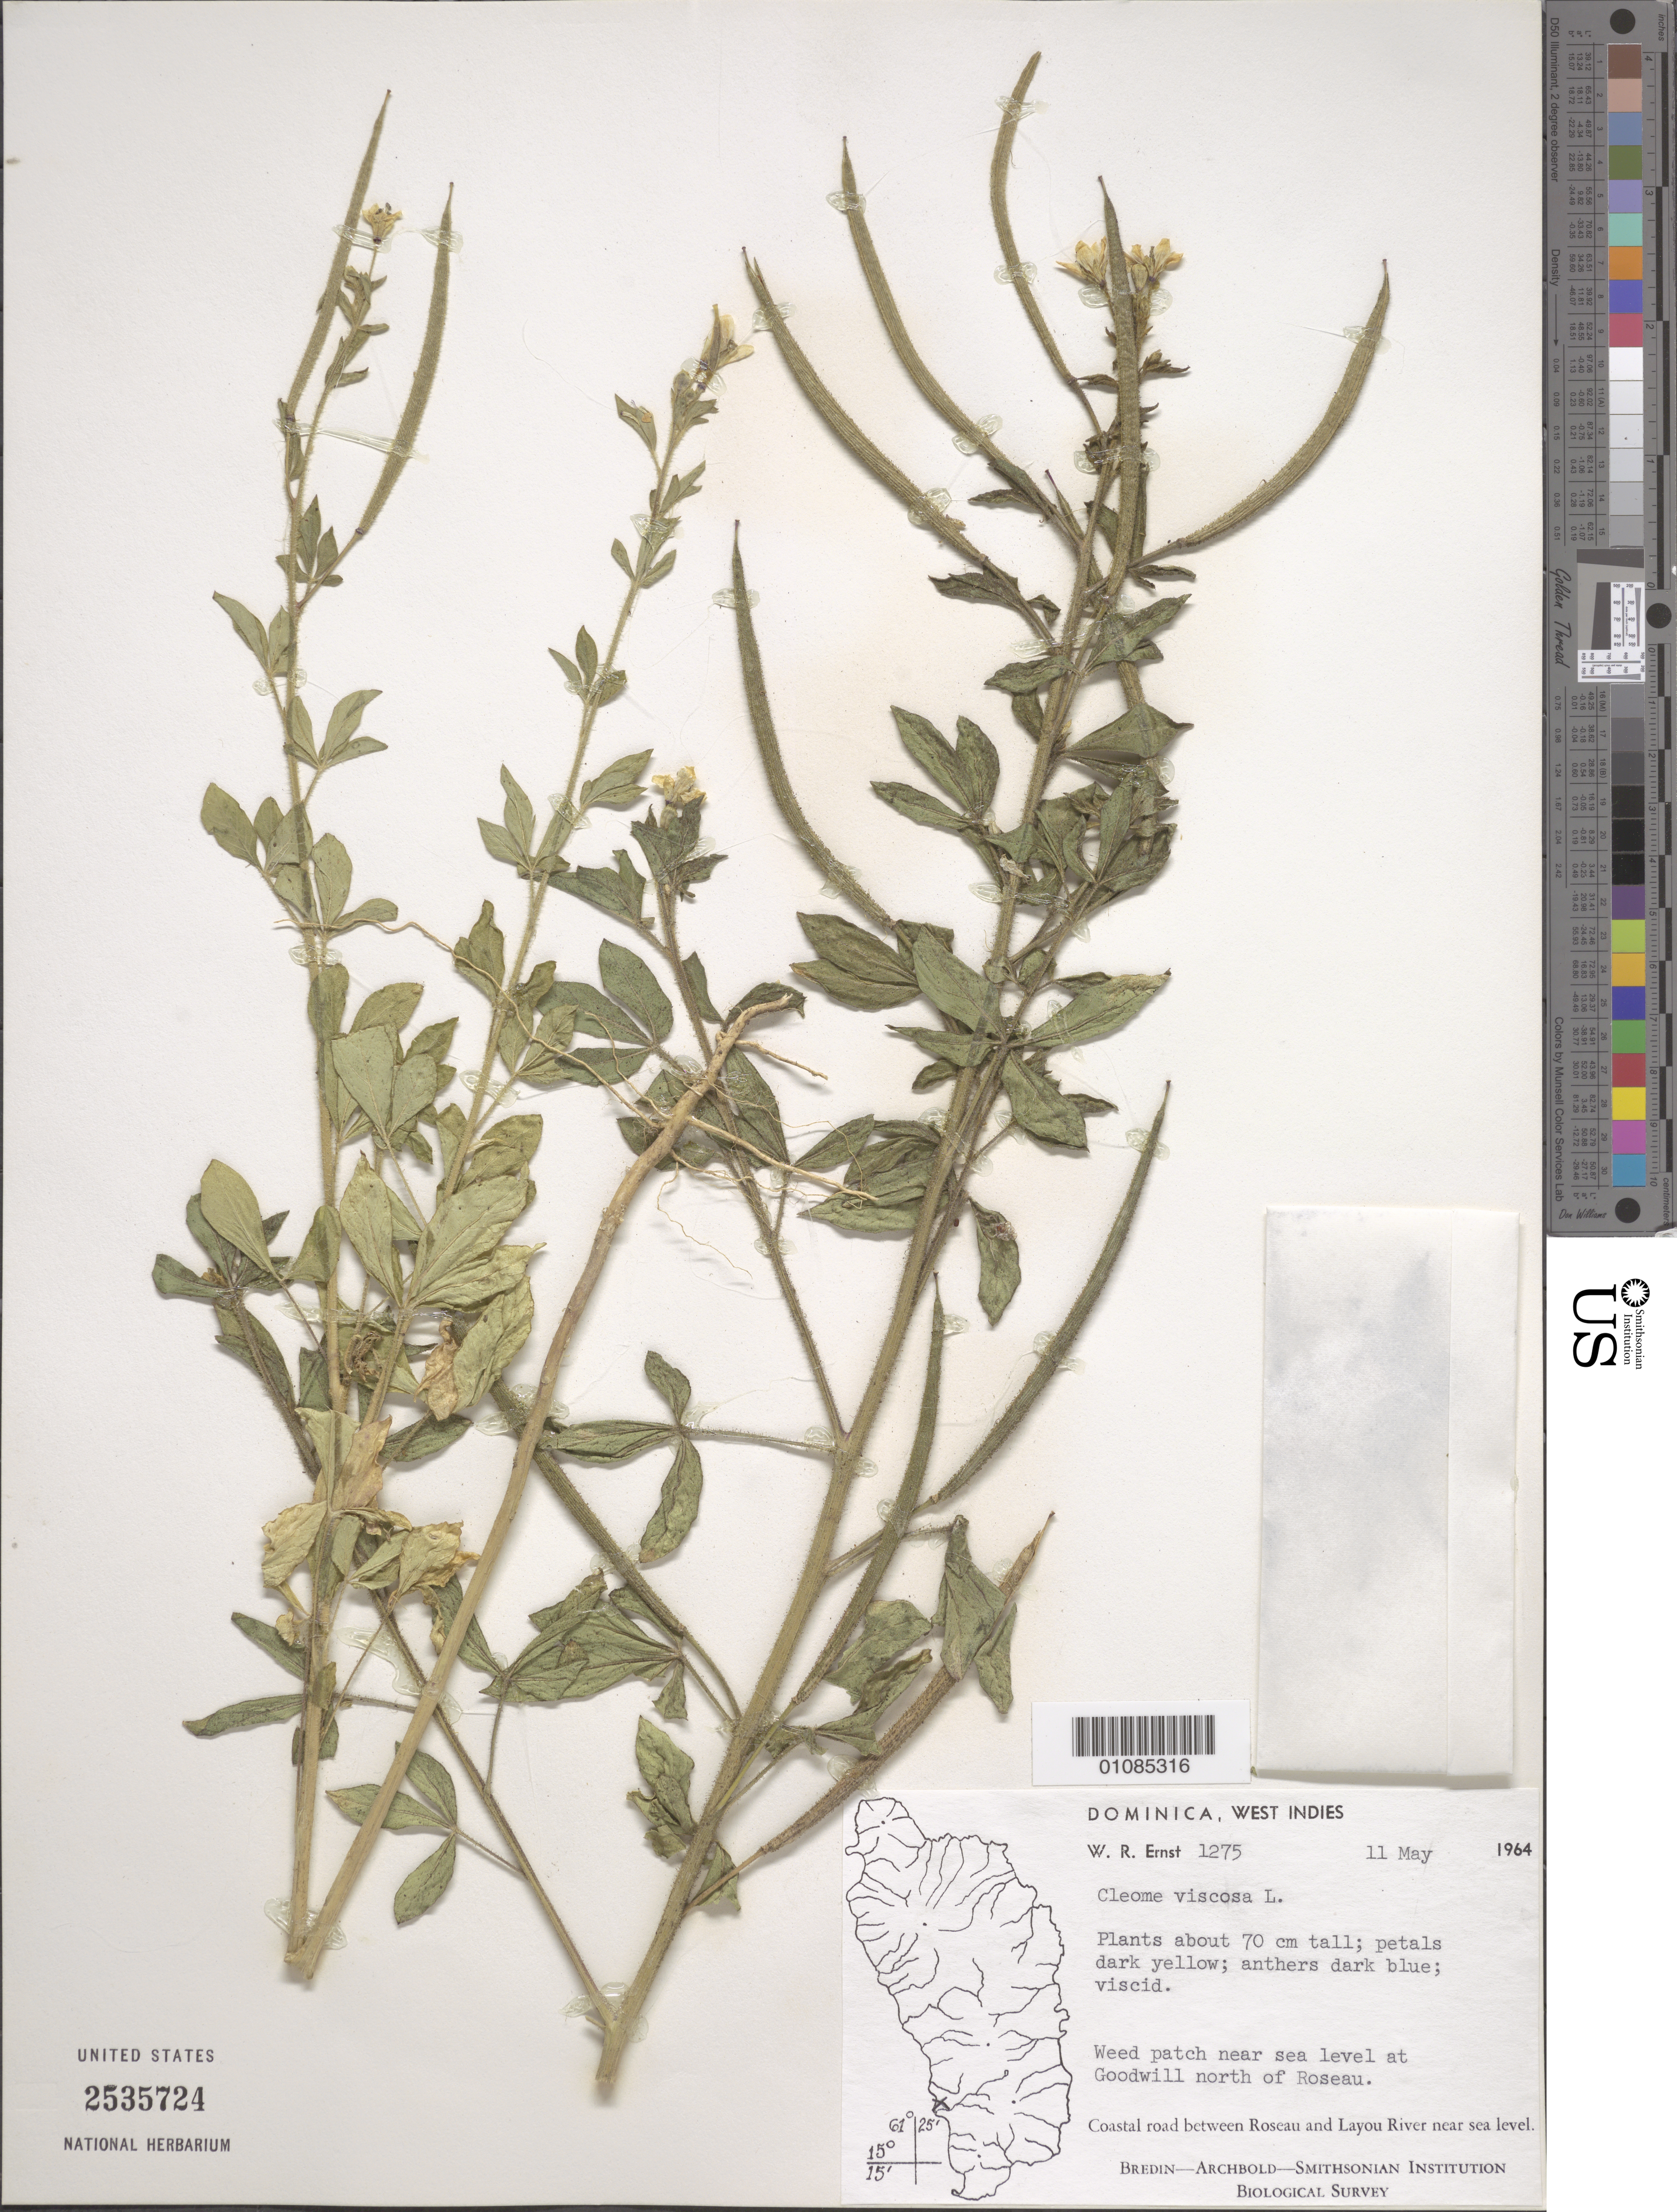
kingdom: Plantae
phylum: Tracheophyta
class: Magnoliopsida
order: Brassicales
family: Cleomaceae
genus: Arivela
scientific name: Arivela viscosa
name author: (L.) Raf.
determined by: Strong, M. T., (US), Smithsonian Institution - National Museum of Natural History (UNITED STATES)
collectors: W. R. Ernst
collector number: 1275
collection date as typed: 11 May 1964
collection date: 1964-05-11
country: Dominica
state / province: St. Paul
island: Dominica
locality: Goodwill N of Roseau. Coastal road between Roseau and Layou River.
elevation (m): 0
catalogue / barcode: US 2535724